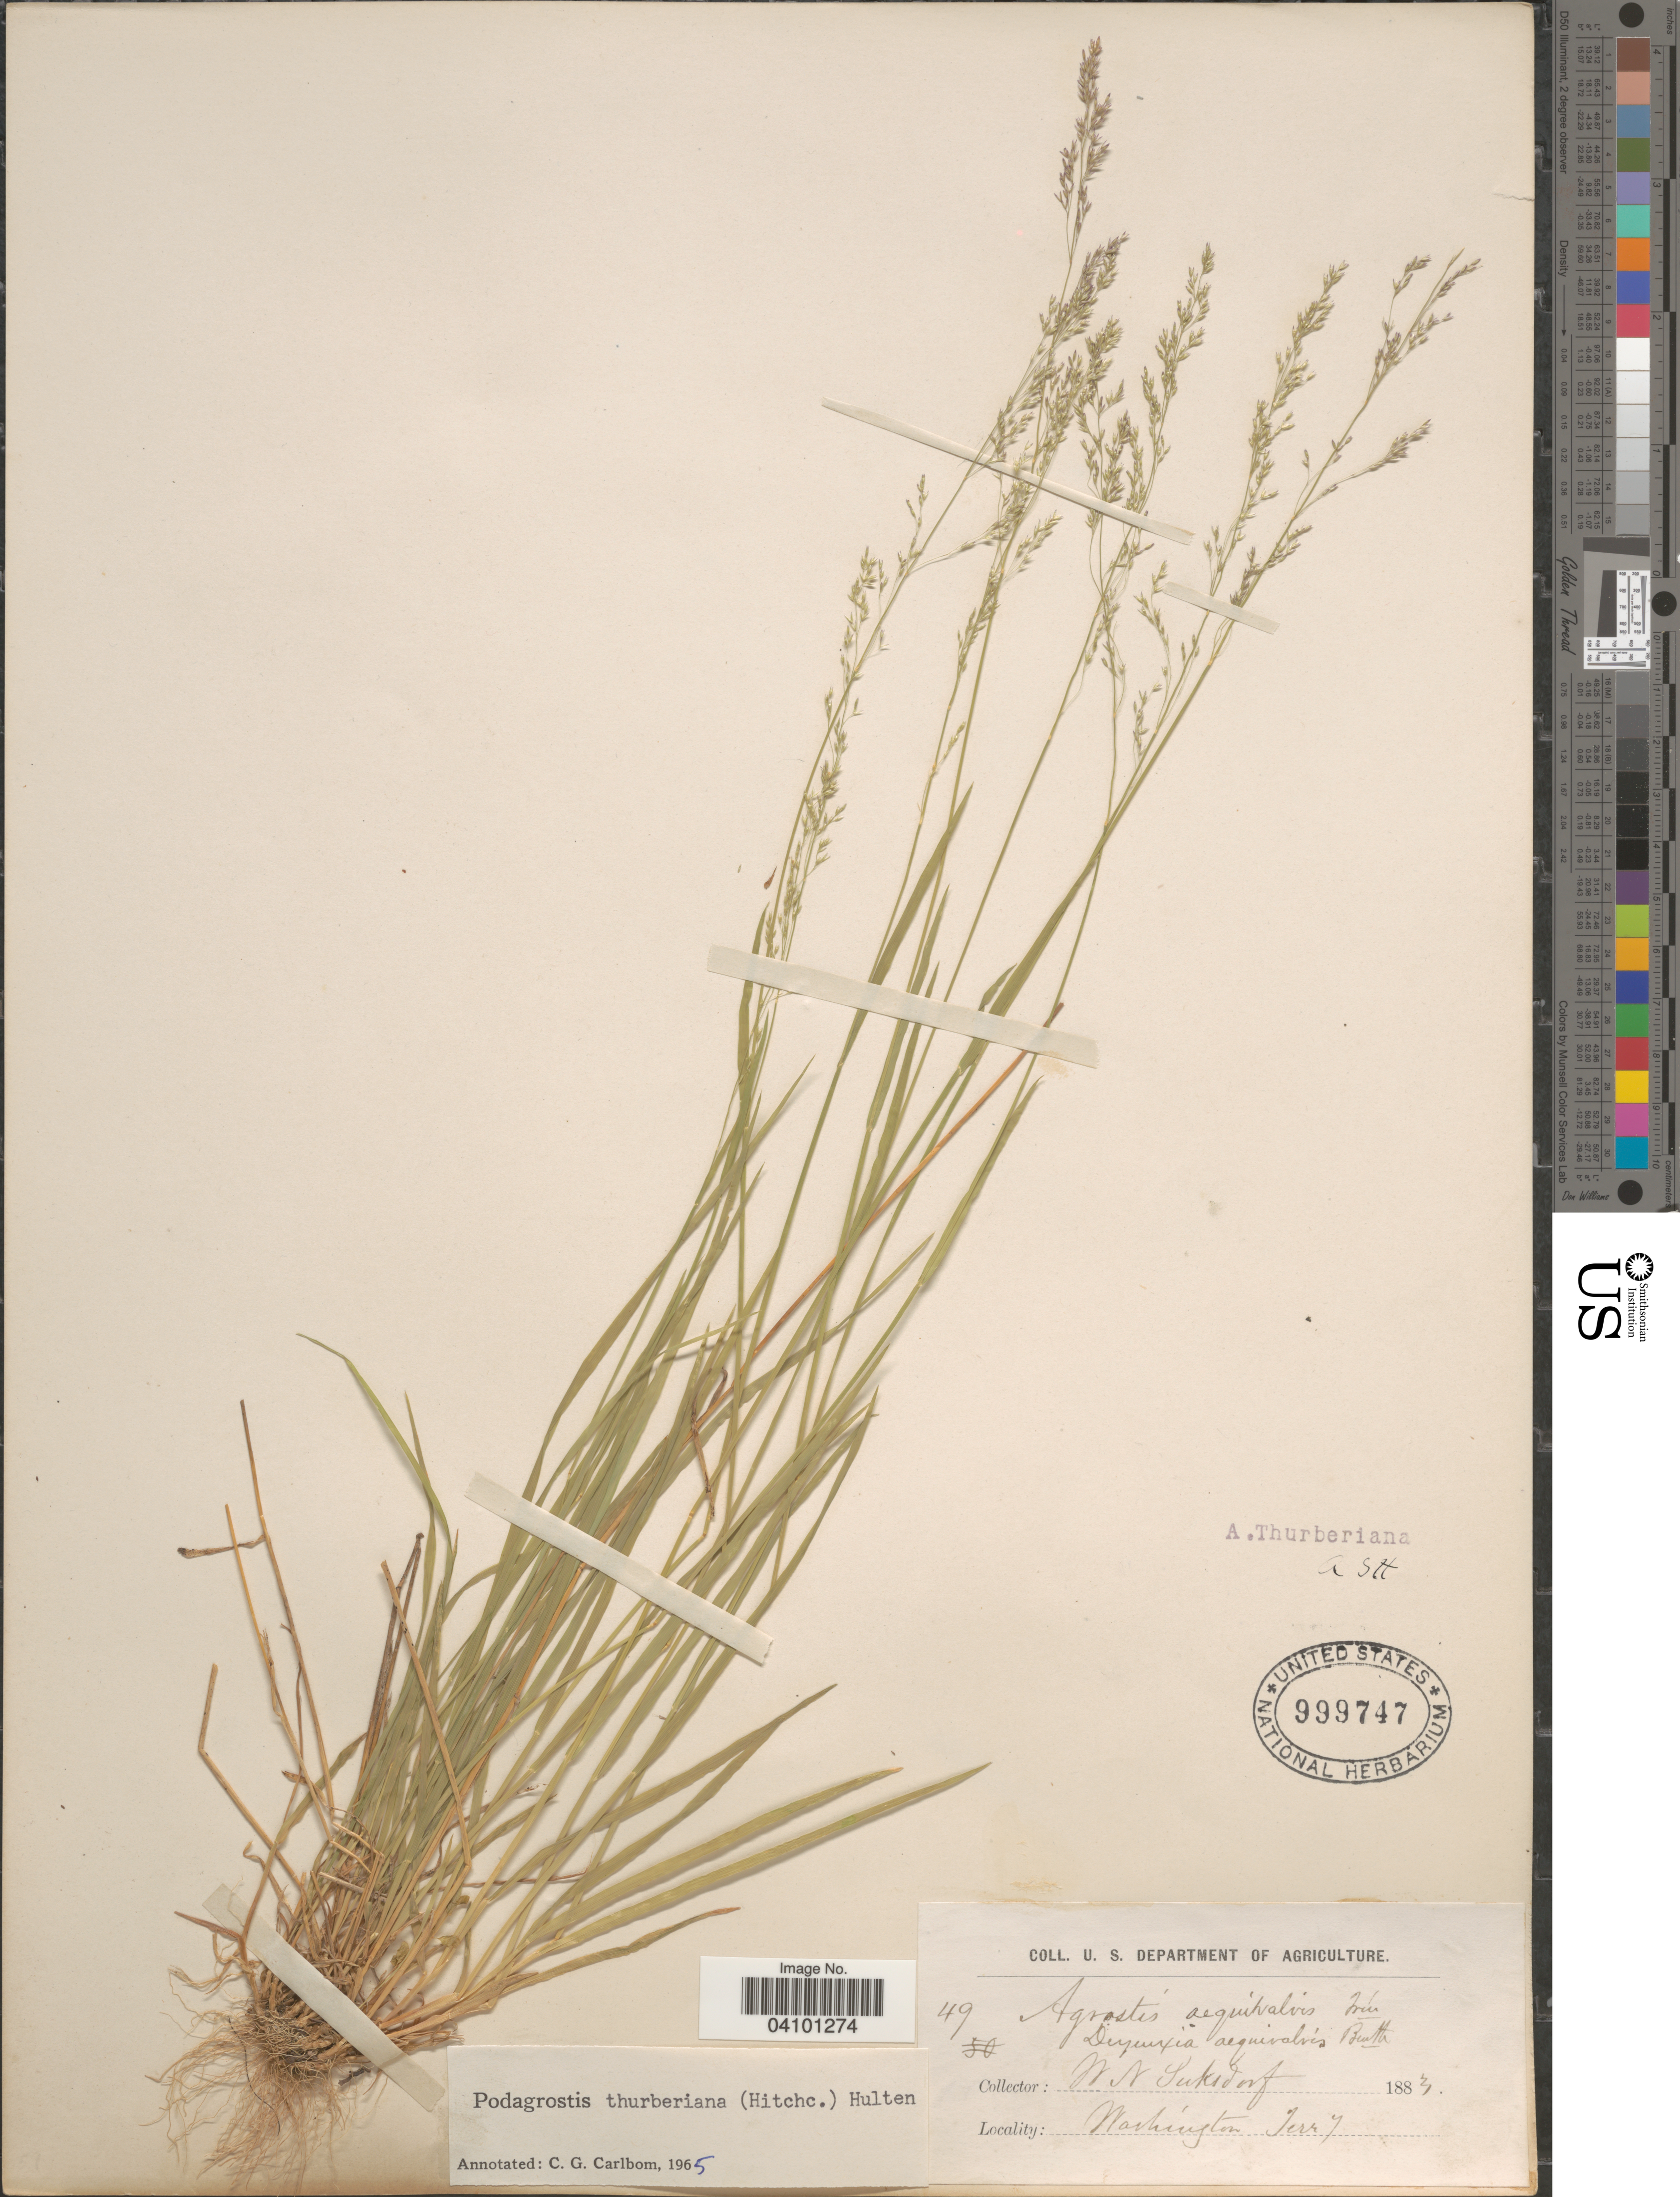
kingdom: Plantae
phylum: Tracheophyta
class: Liliopsida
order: Poales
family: Poaceae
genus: Podagrostis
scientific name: Podagrostis thurberiana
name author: Hitchc.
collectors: W. N. Suksdorf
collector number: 49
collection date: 1883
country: United States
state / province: Washington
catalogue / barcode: US 999747